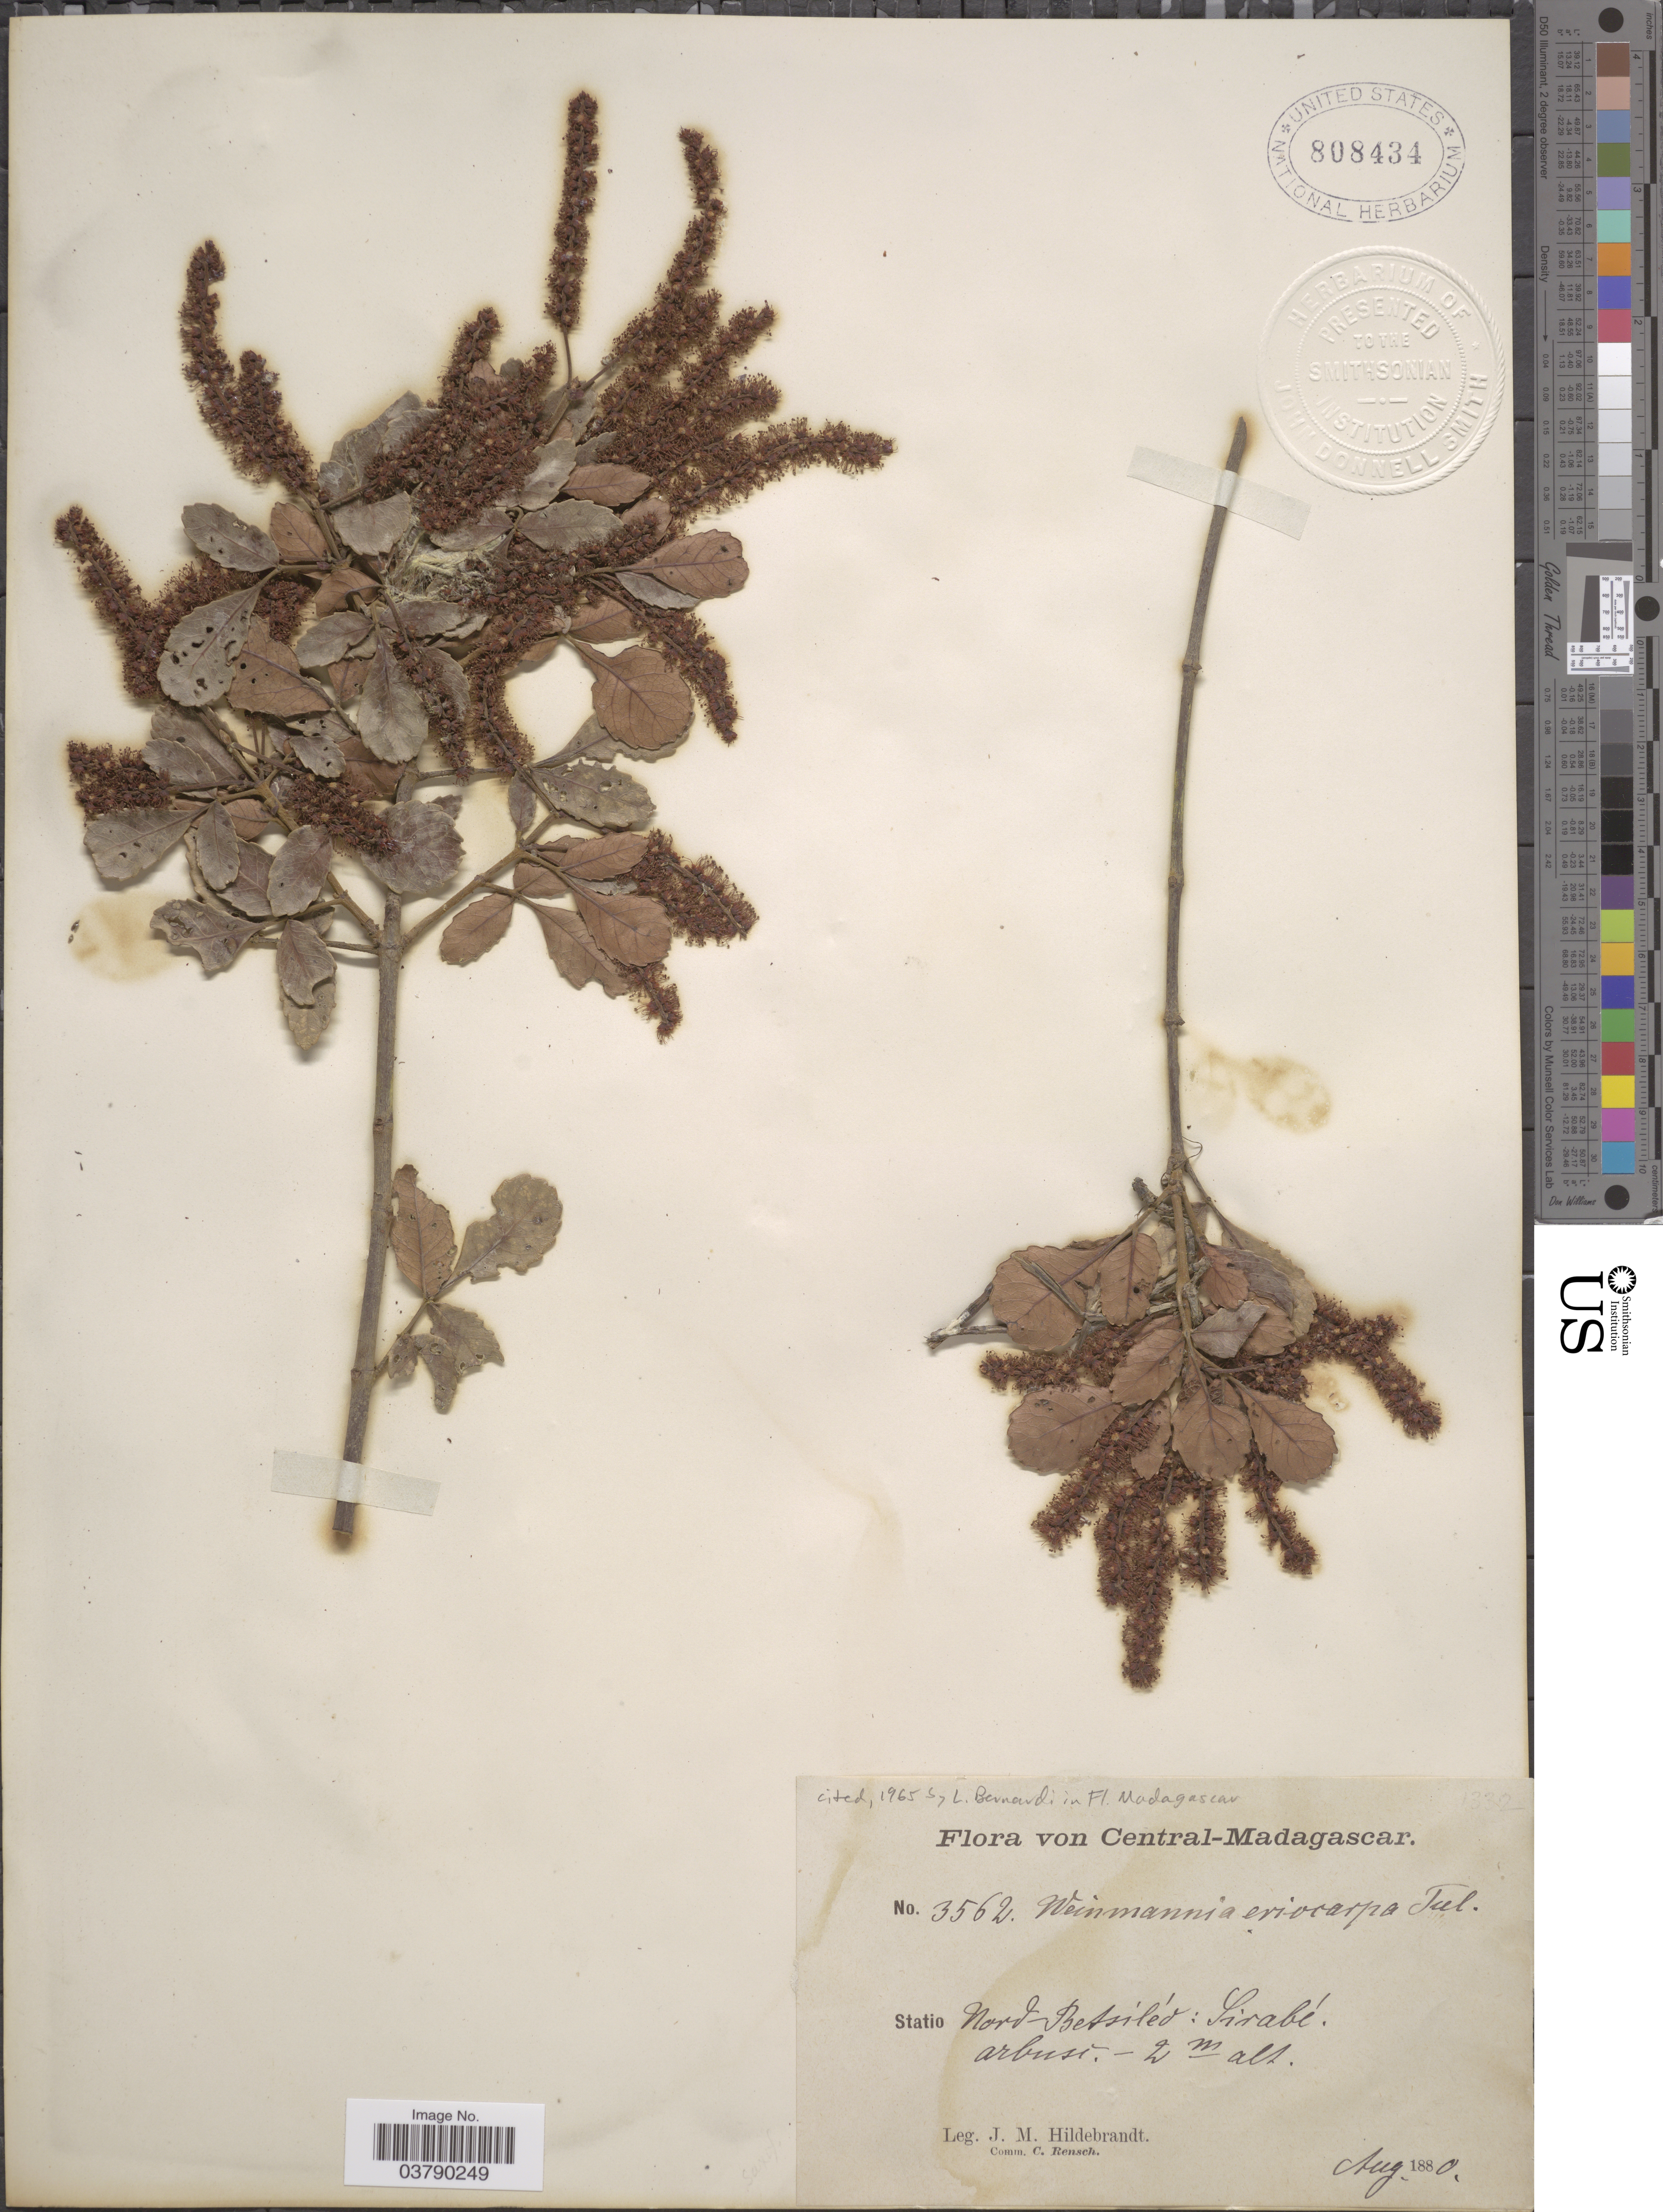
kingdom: Plantae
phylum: Tracheophyta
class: Magnoliopsida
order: Oxalidales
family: Cunoniaceae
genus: Pterophylla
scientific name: Pterophylla eriocarpa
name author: (Tul.) J. Bradford & Z.S. Rogers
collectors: J. Hildebrandt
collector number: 3562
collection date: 1880-08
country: Madagascar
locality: Central-Madagascar. Statio Nord-Betsiléo: Sirabé.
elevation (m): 2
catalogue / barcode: US 808434